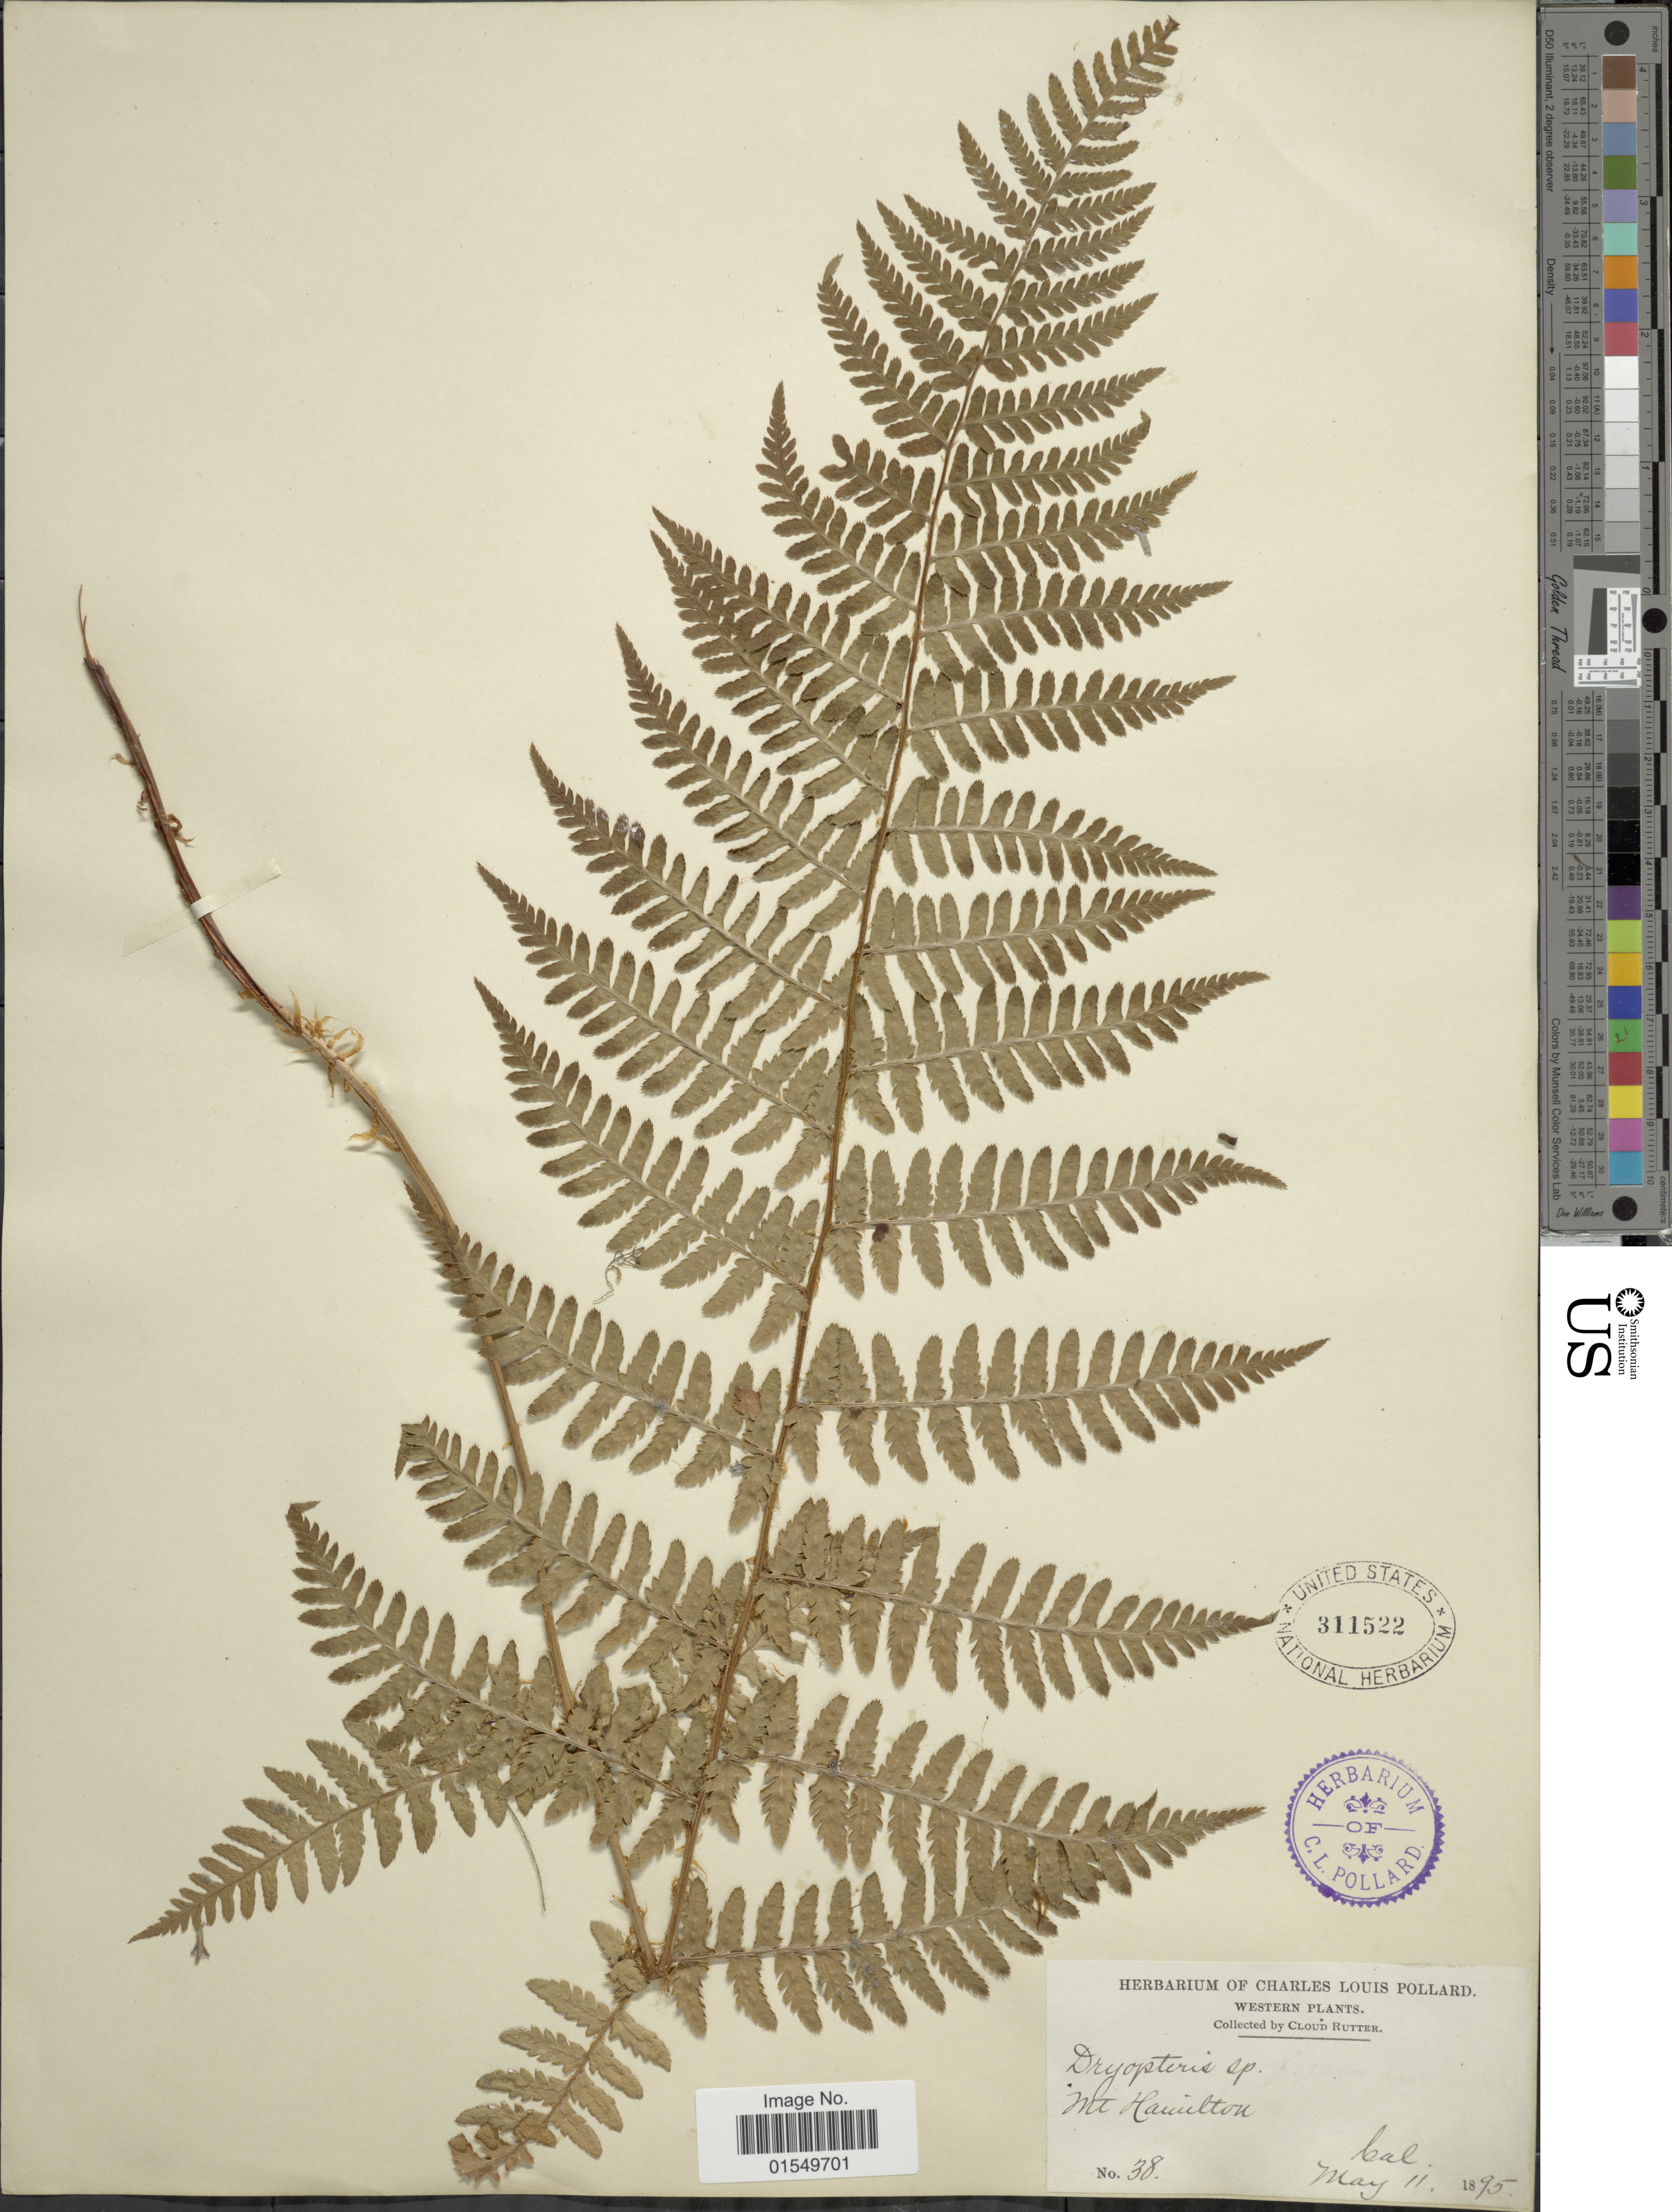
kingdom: Plantae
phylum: Tracheophyta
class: Polypodiopsida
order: Polypodiales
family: Dryopteridaceae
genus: Dryopteris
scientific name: Dryopteris arguta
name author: (Kaulf.) Maxon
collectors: C. Rutter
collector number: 38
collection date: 1895-05-11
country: United States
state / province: California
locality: Western Plants, Mt. Hamilton, Cal.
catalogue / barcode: US 311522